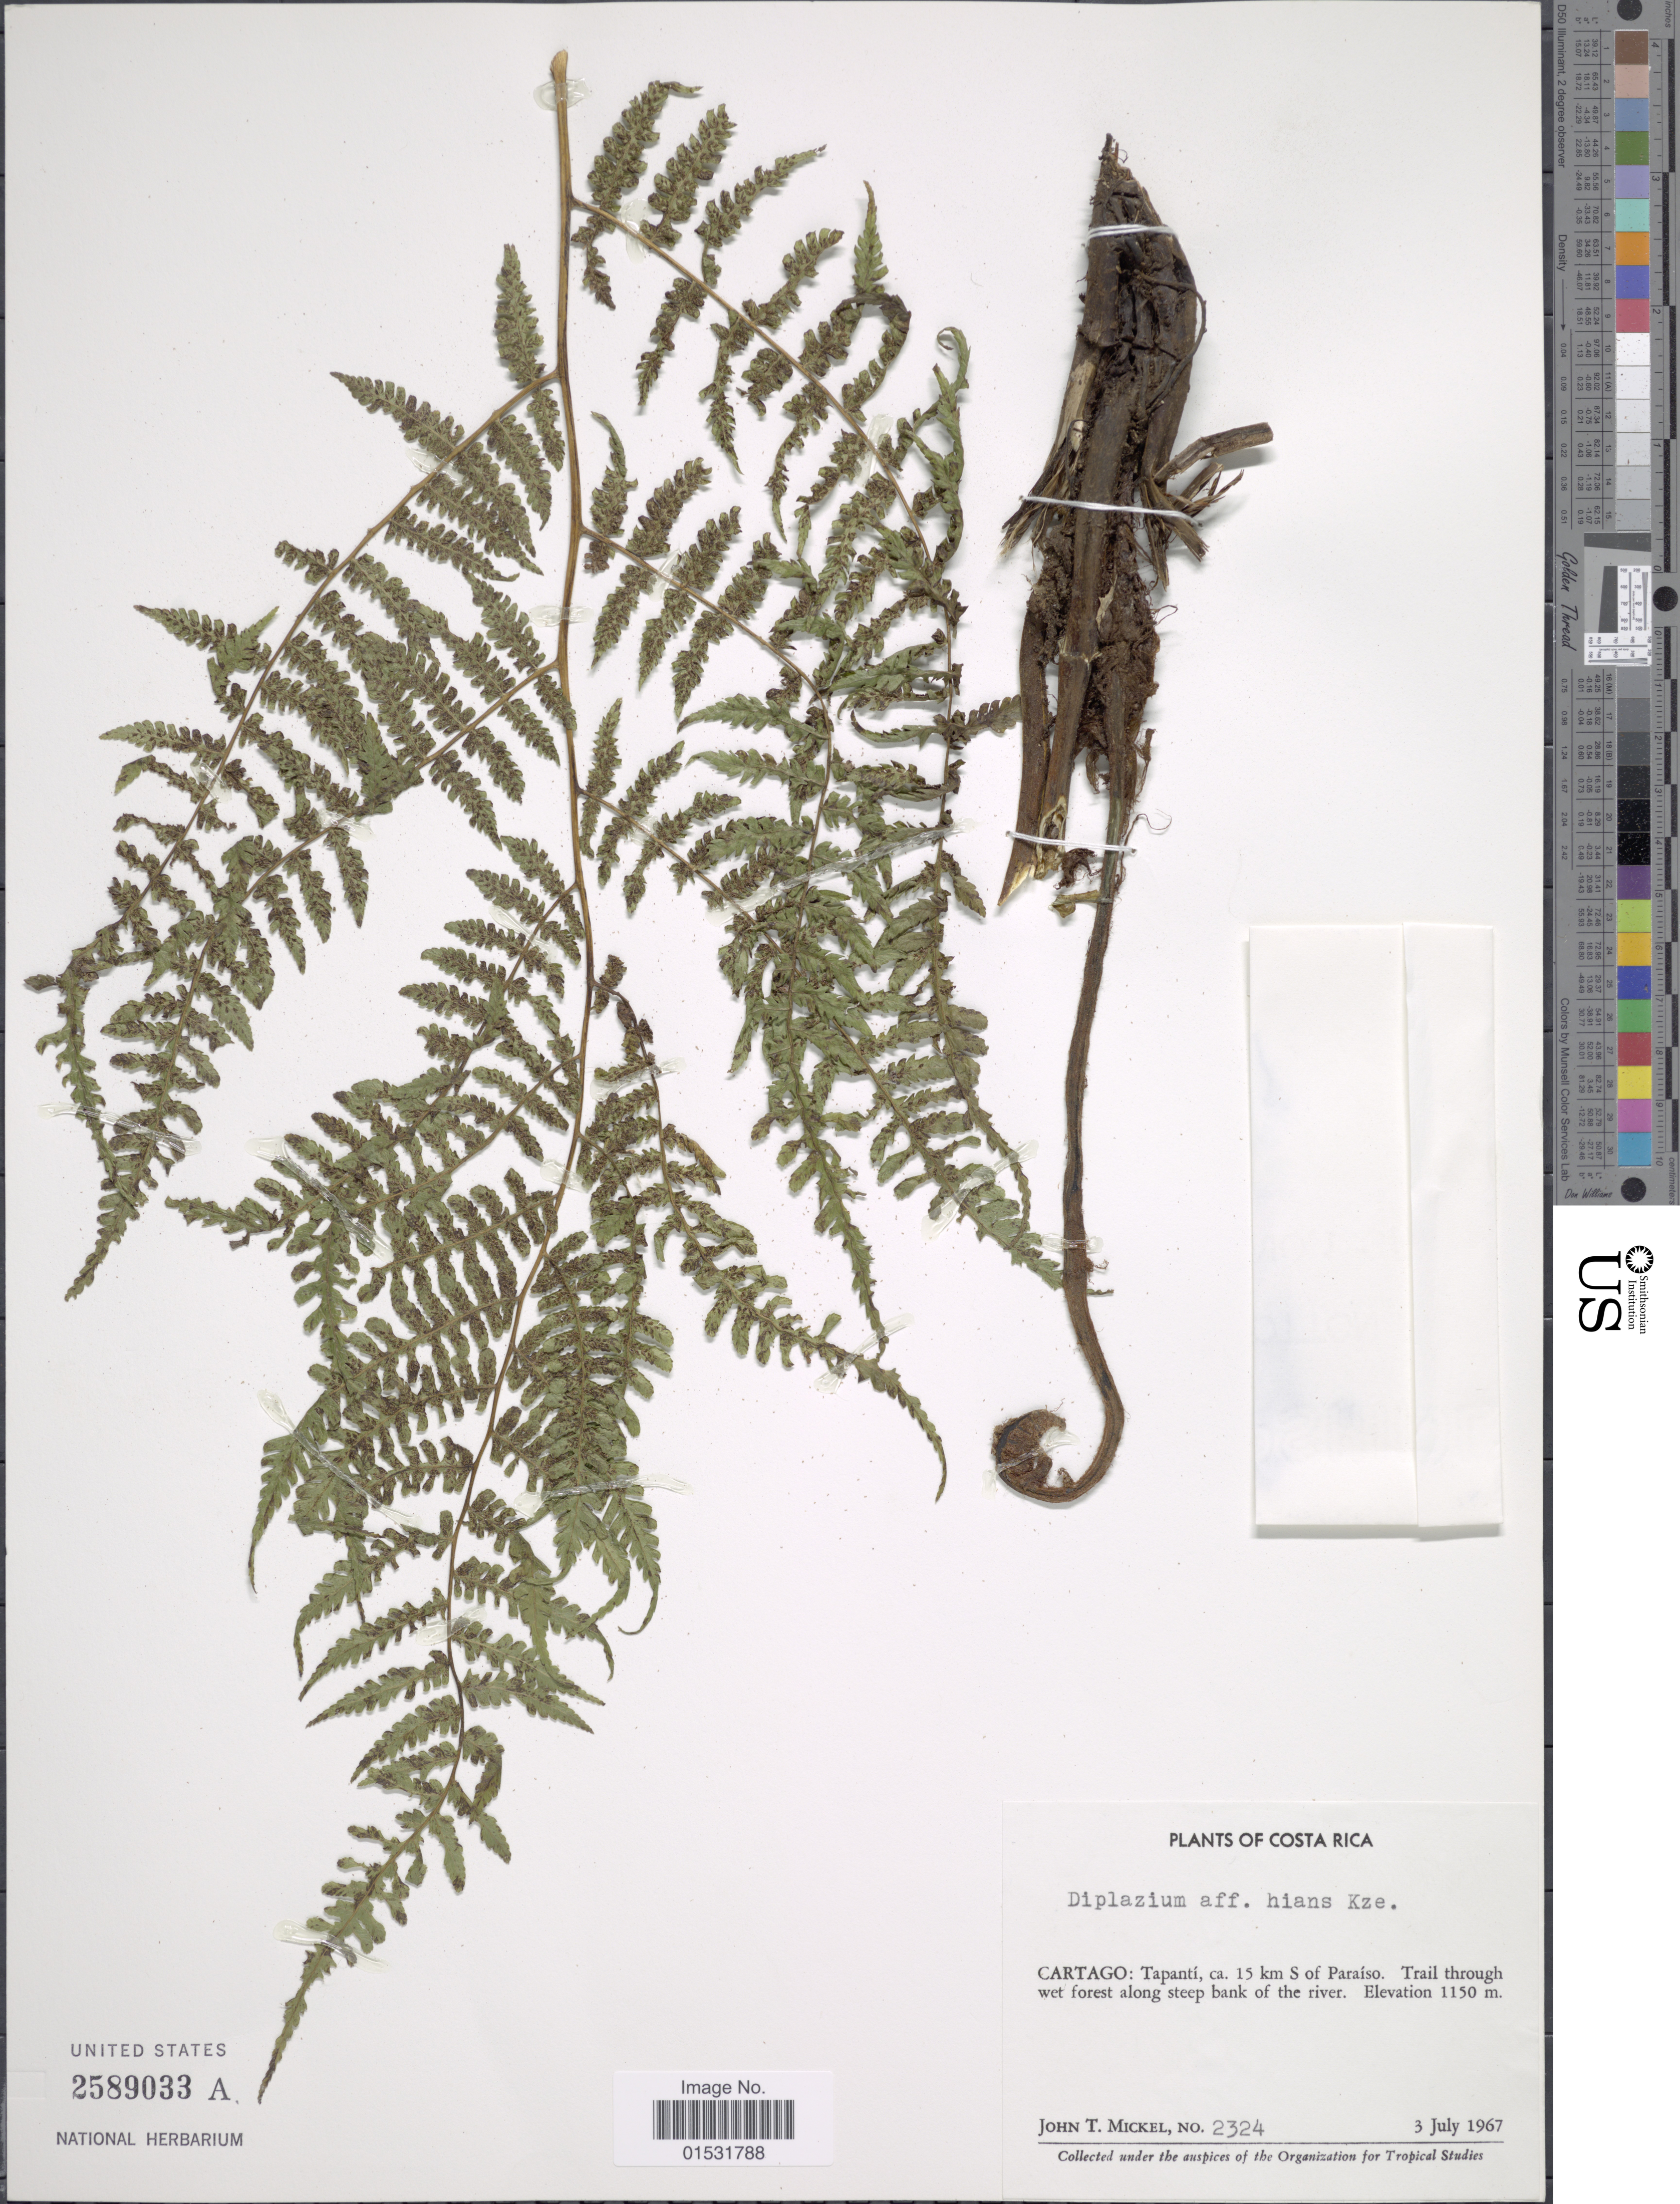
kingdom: Plantae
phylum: Tracheophyta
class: Polypodiopsida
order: Polypodiales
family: Athyriaceae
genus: Diplazium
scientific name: Diplazium hians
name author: Kunze ex Klotzsch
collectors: J. T. Mickel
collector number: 2324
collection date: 1967-07-03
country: Costa Rica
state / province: Cartago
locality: Tapanti, ca. 15 km S of Paraiso. Trail through wet forest along steep bank of the river.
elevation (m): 1150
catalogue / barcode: US 2589033A